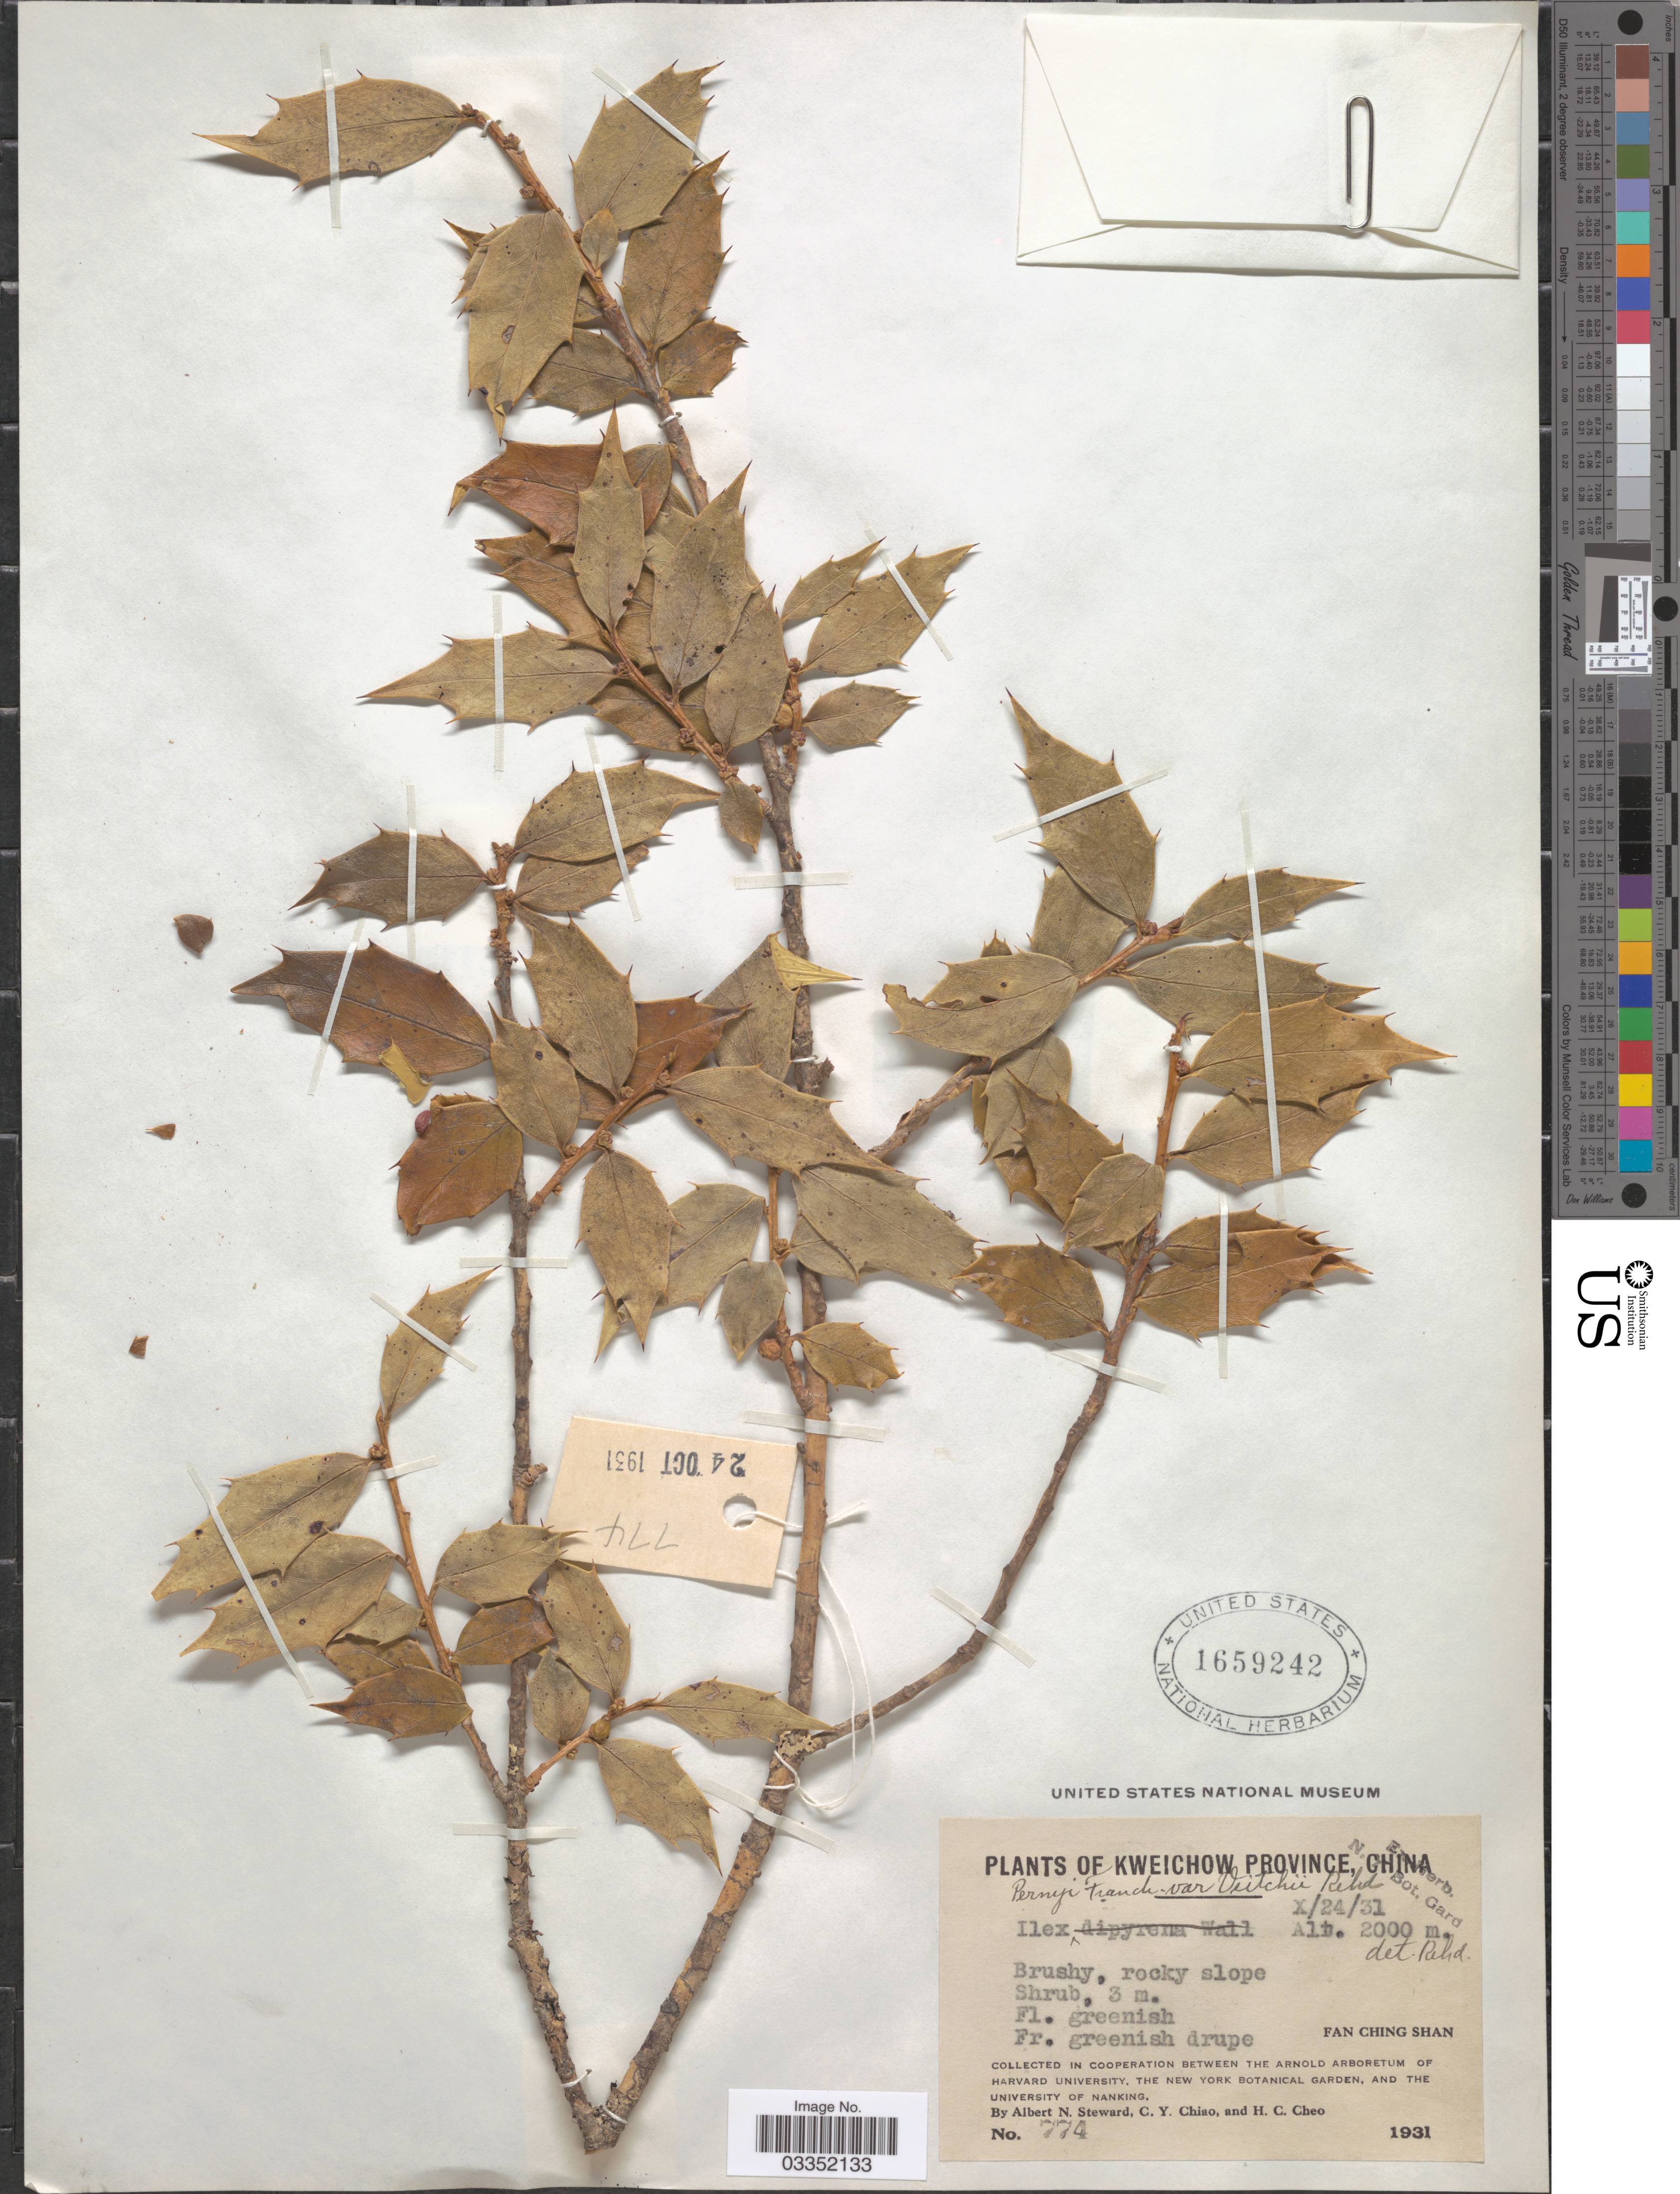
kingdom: Plantae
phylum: Tracheophyta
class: Magnoliopsida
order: Aquifoliales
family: Aquifoliaceae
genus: Ilex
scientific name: Ilex pernyi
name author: Franch.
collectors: A. N. Steward, C. Y. Chiao & H. Cheo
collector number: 774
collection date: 1931-10-24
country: China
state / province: Guizhou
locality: Kweichow Province. Fan Ching Shan.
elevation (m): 2000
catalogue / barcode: US 1659242